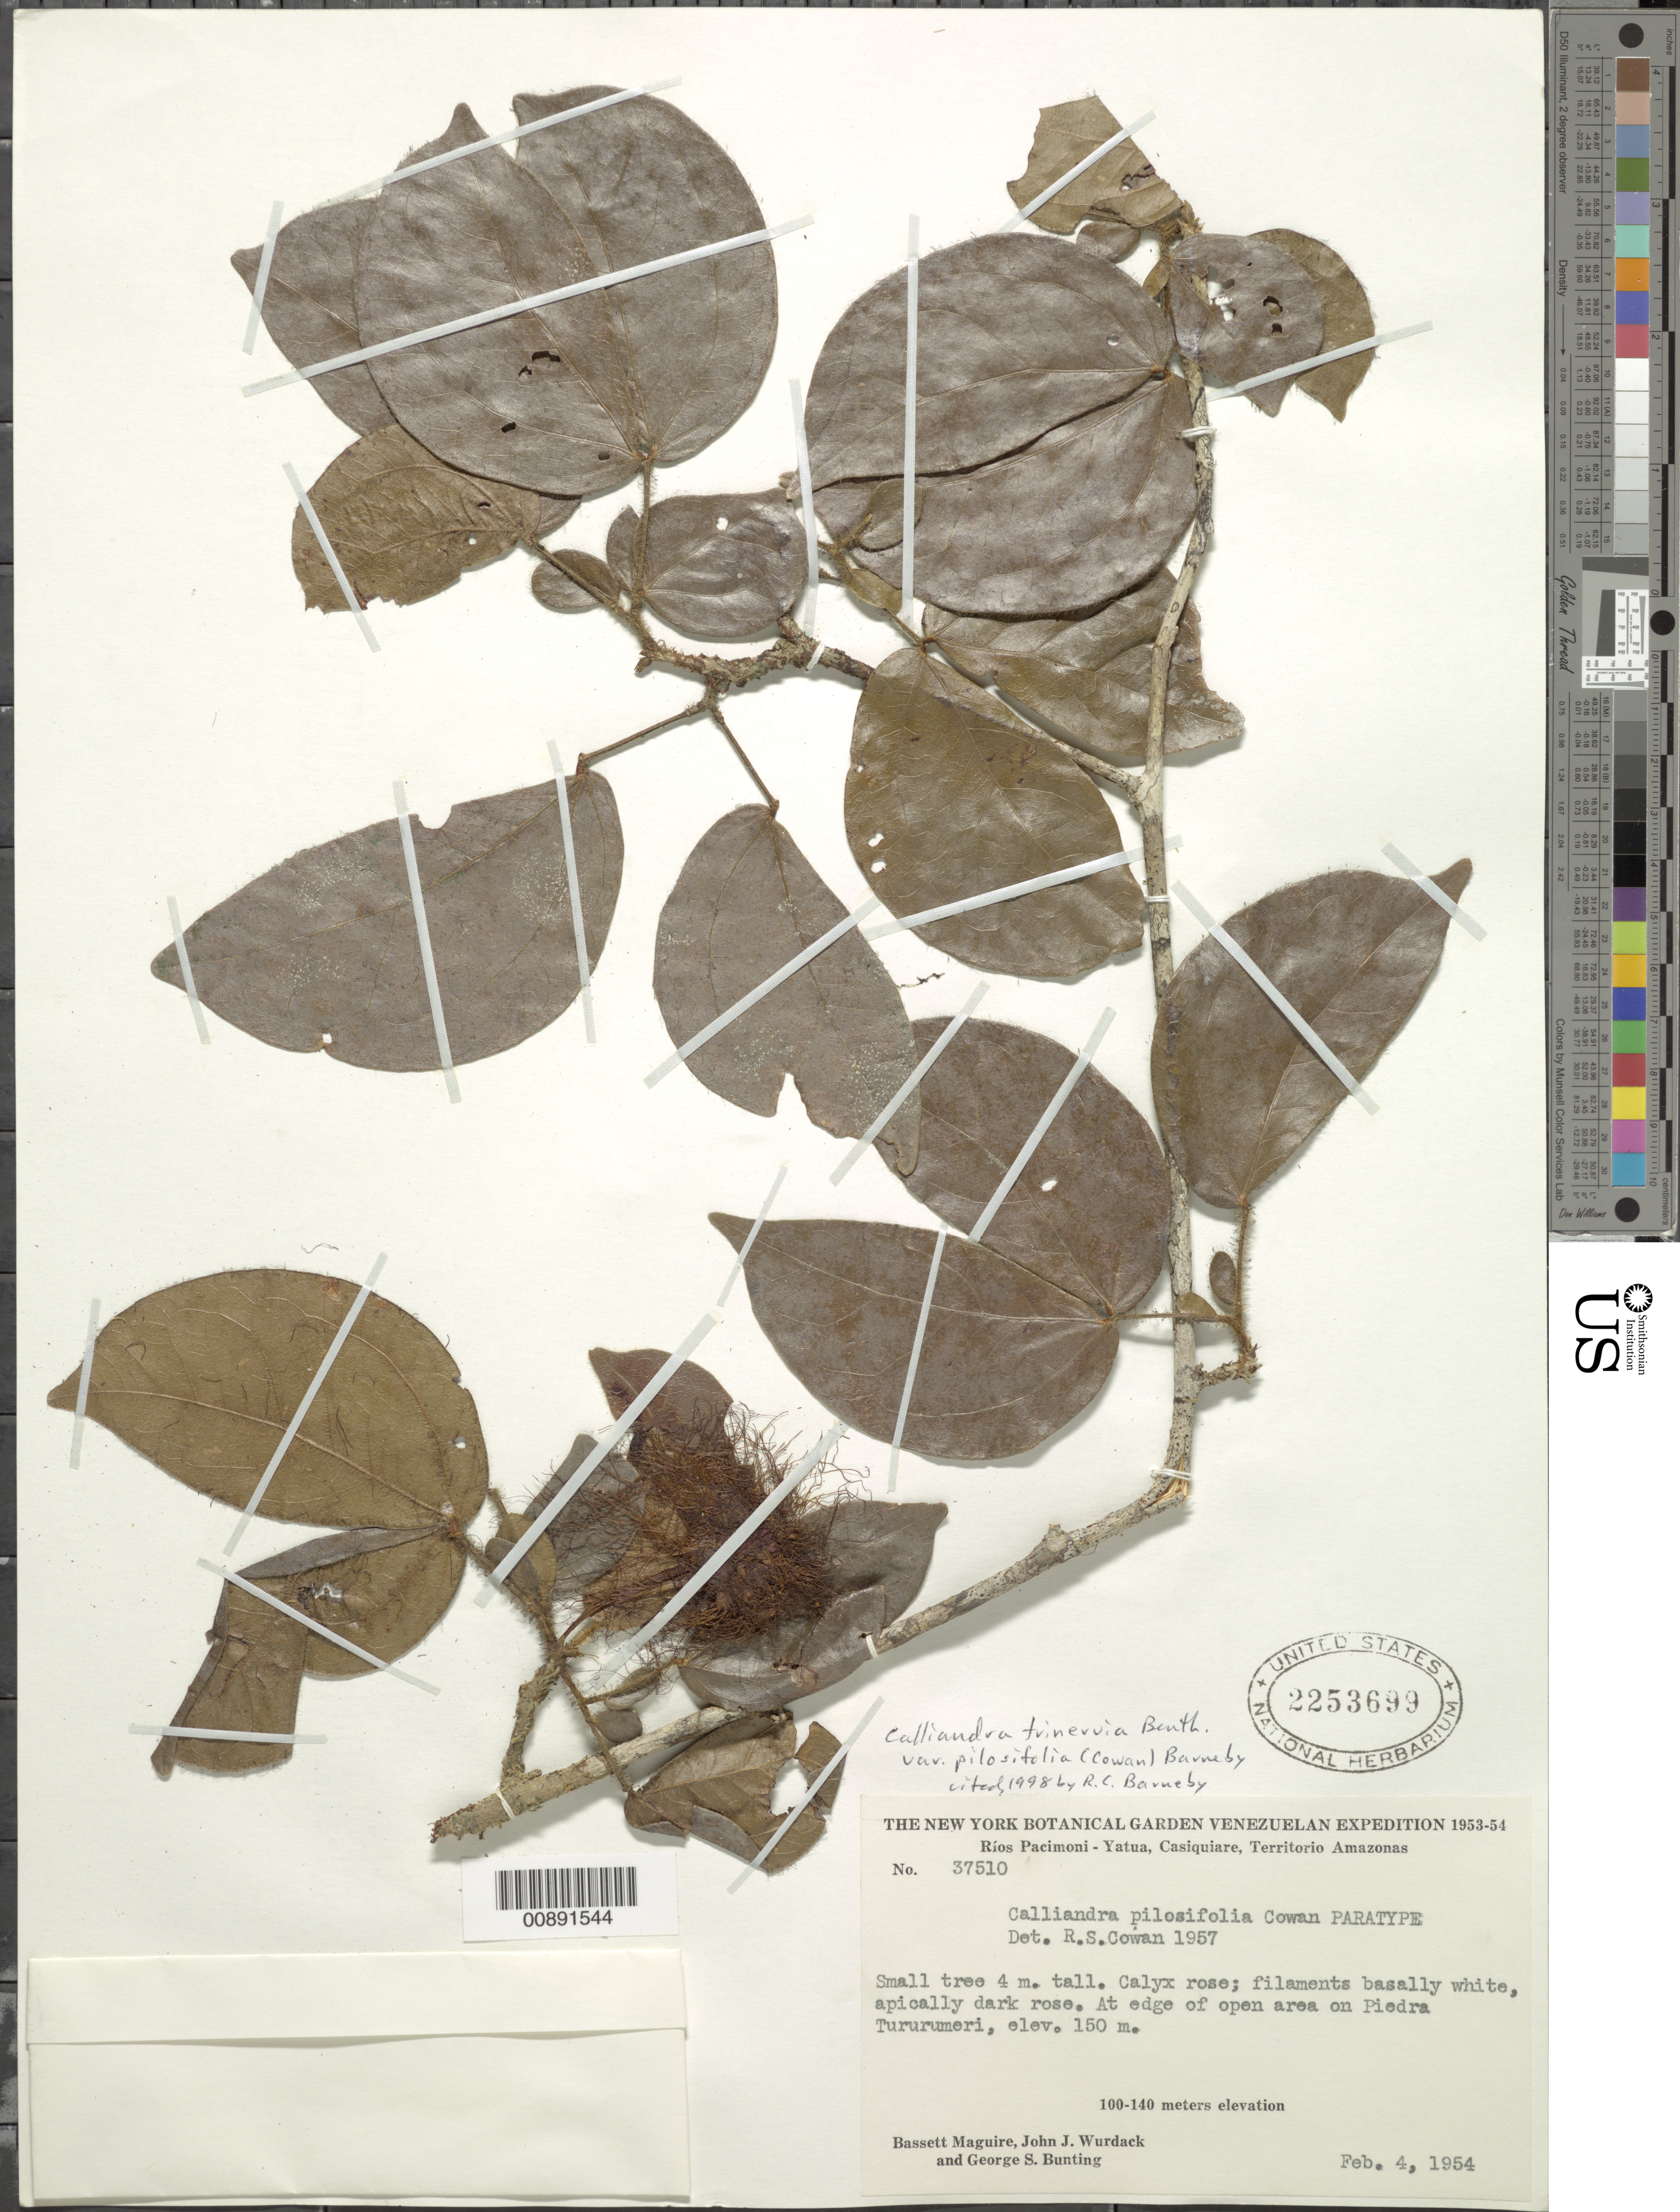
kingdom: Plantae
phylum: Tracheophyta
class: Magnoliopsida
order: Fabales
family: Fabaceae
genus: Calliandra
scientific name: Calliandra trinervia var. pilosifolia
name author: (R.S. Cowan) Barneby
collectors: B. Maguire, J. J. Wurdack & G. S. Bunting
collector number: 37510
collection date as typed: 4-Feb-54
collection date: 1954-02-04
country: Venezuela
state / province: Amazonas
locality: Ríos Pacimoni - Yatua, Casiquiare, Río Yatua, Piedra Tururumeri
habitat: Edge of open area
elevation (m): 100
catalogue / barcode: US 2253699